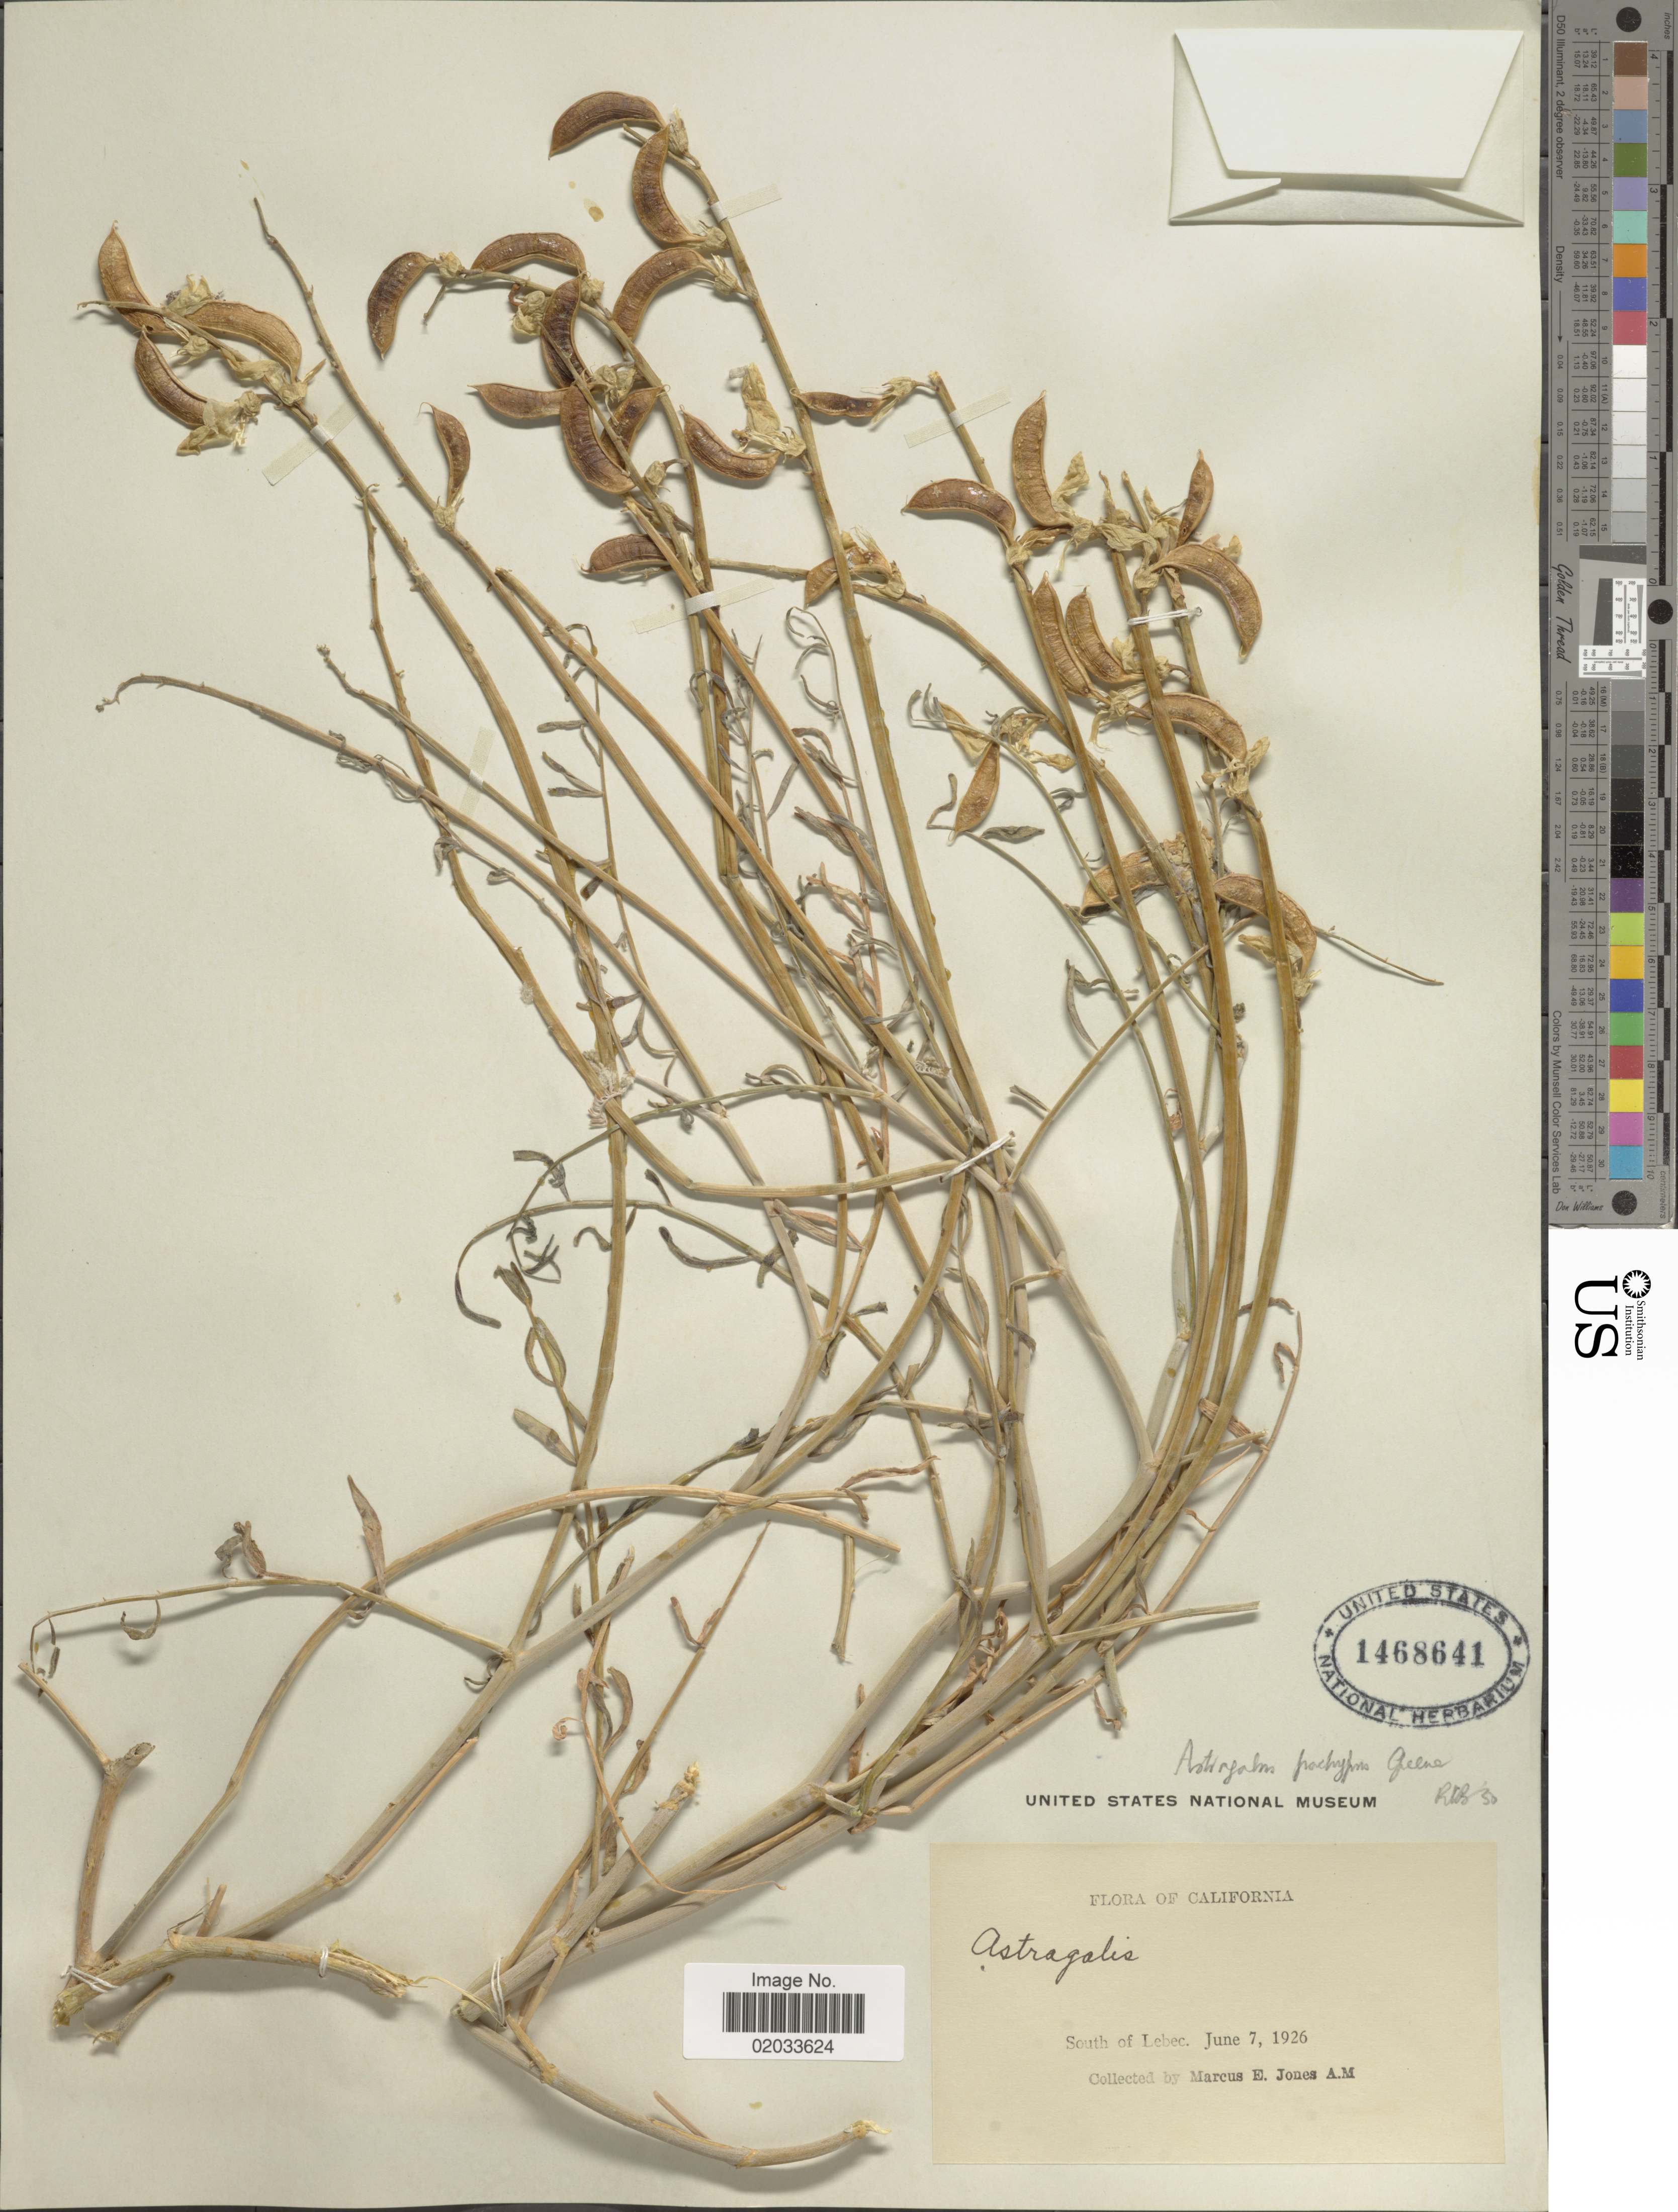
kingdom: Plantae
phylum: Tracheophyta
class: Magnoliopsida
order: Fabales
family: Fabaceae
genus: Astragalus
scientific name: Astragalus pachypus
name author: Greene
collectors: M. E. Jones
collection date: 1926-06-07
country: United States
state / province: California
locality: South of Lebec.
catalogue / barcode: US 1468641